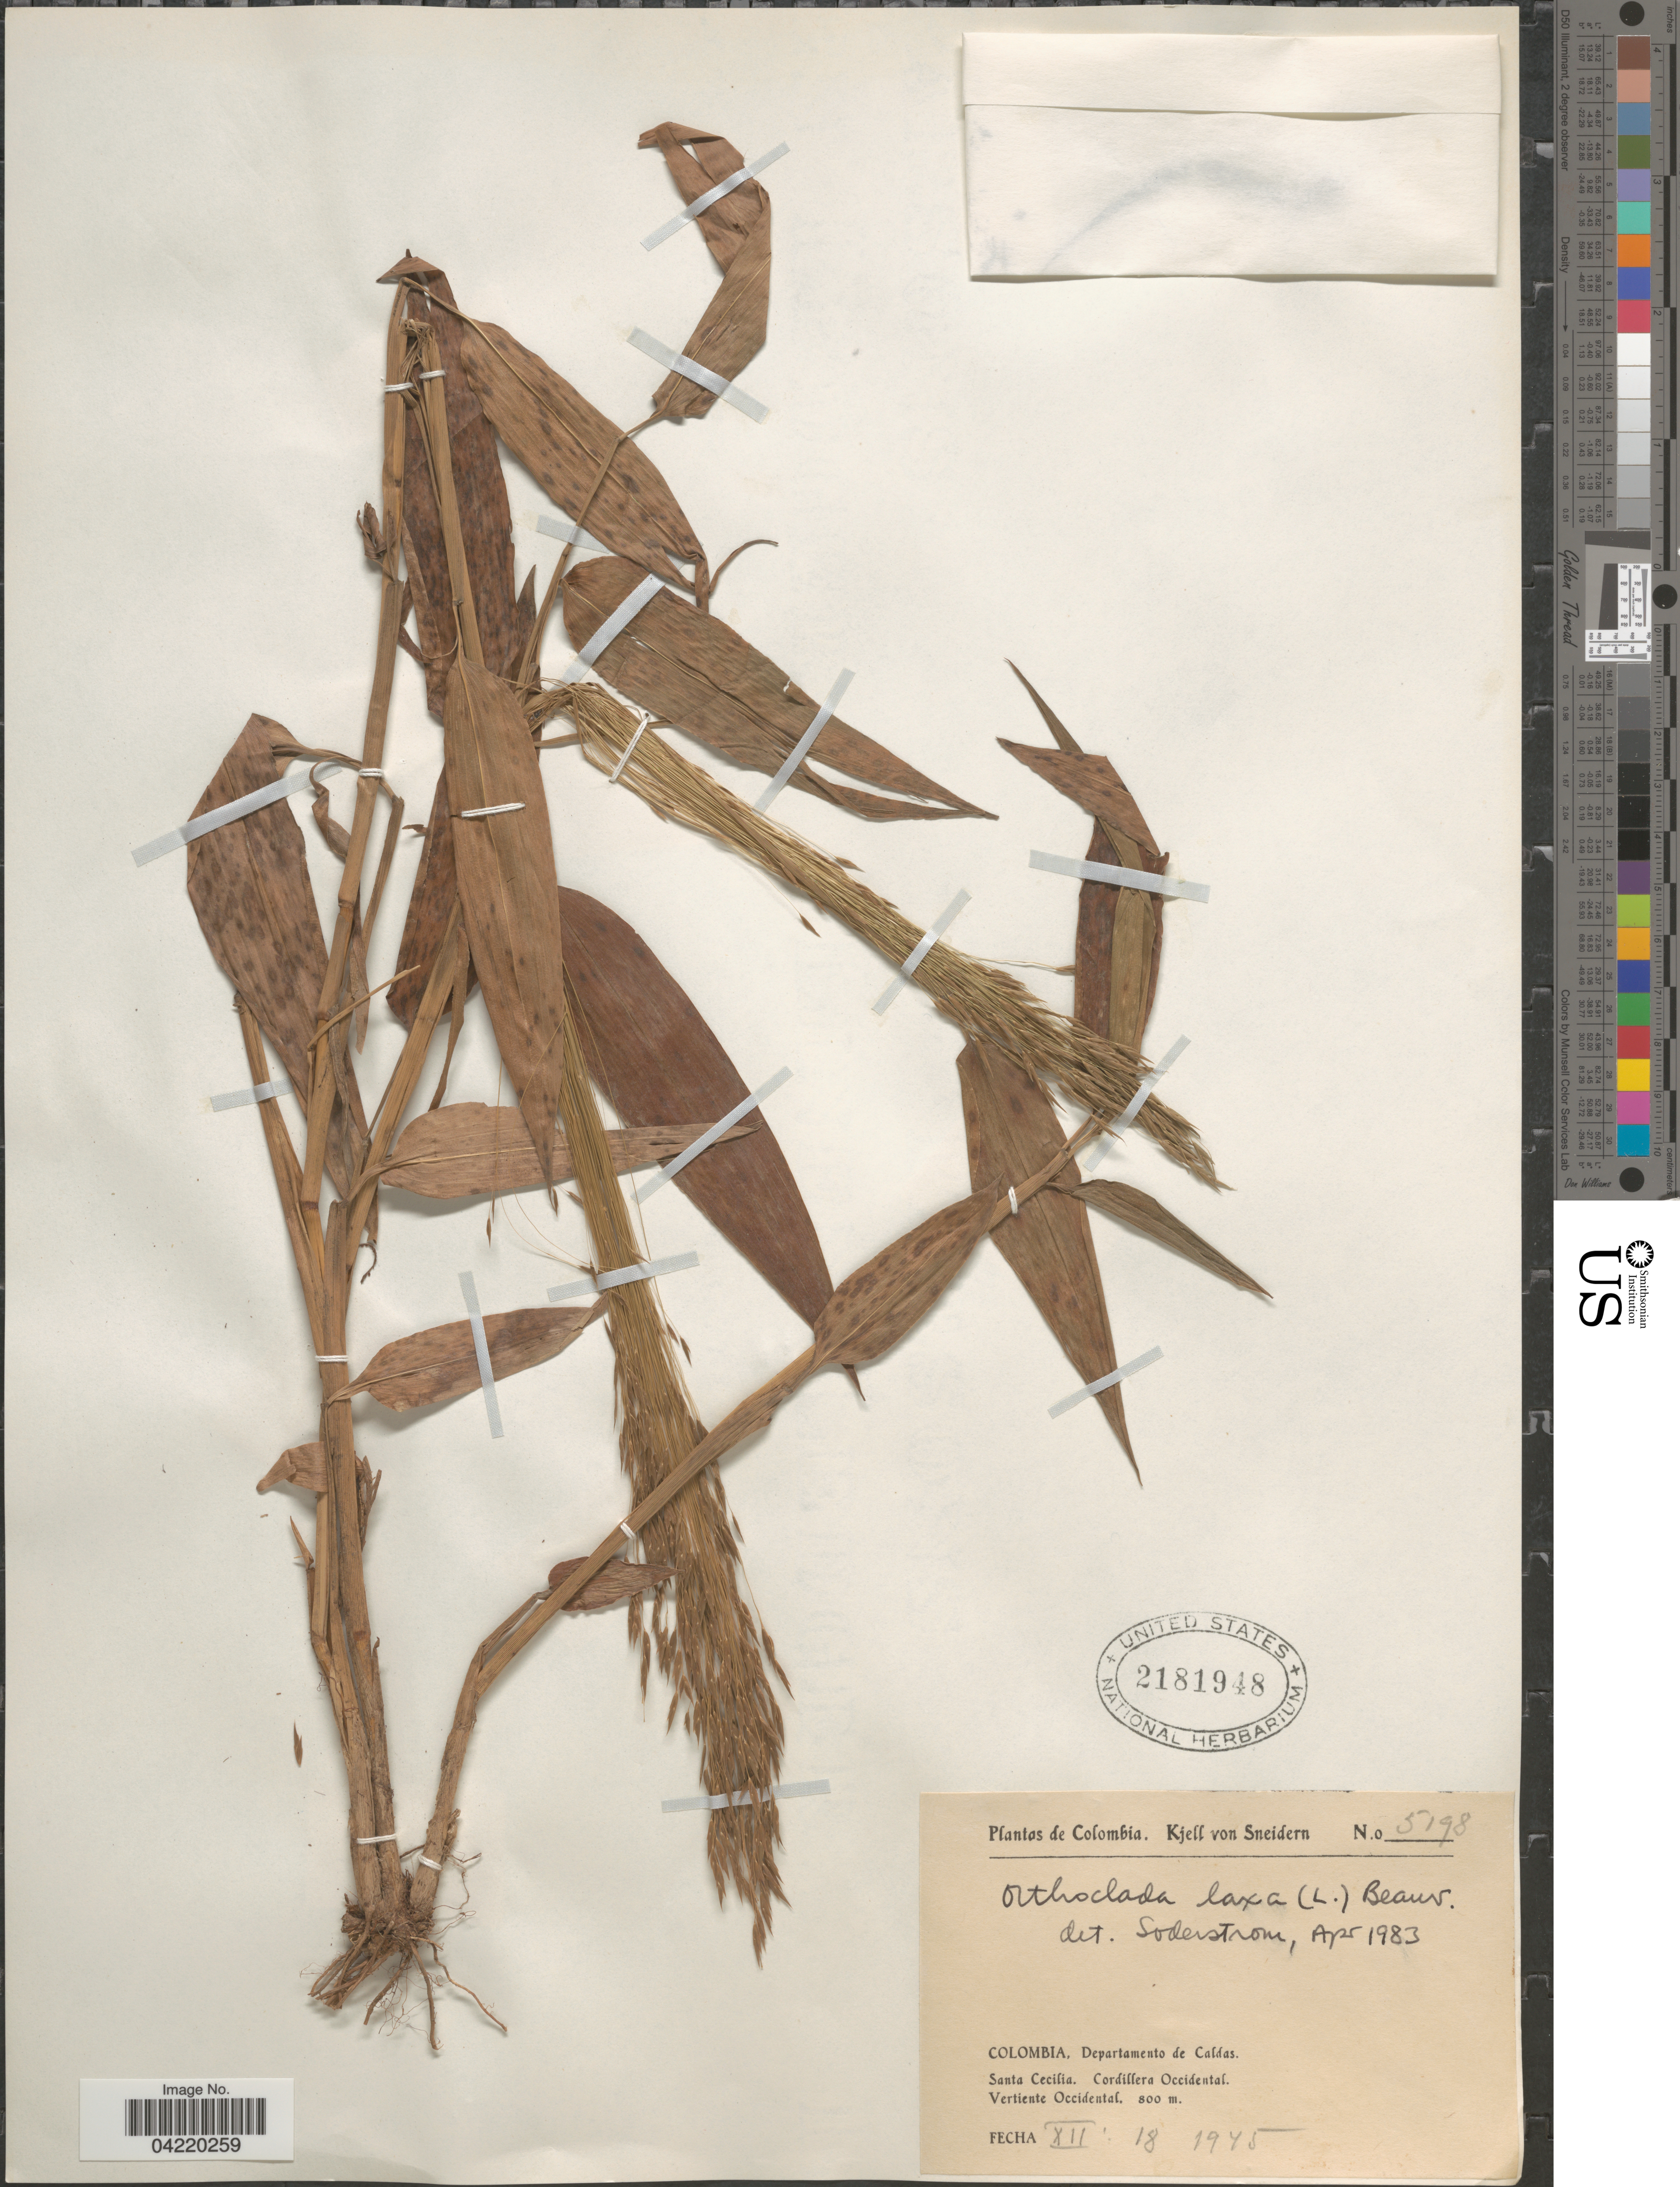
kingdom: Plantae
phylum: Tracheophyta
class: Liliopsida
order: Poales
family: Poaceae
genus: Orthoclada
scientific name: Orthoclada laxa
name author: P. Beauv.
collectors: K. von Sneidern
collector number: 5198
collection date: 1945-12-18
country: Colombia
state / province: Caldas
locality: Departamento de Caldas. Santa Cecilia. Cordillera Occidental. Vertiente Occidental.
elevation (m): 800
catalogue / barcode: US 2181948